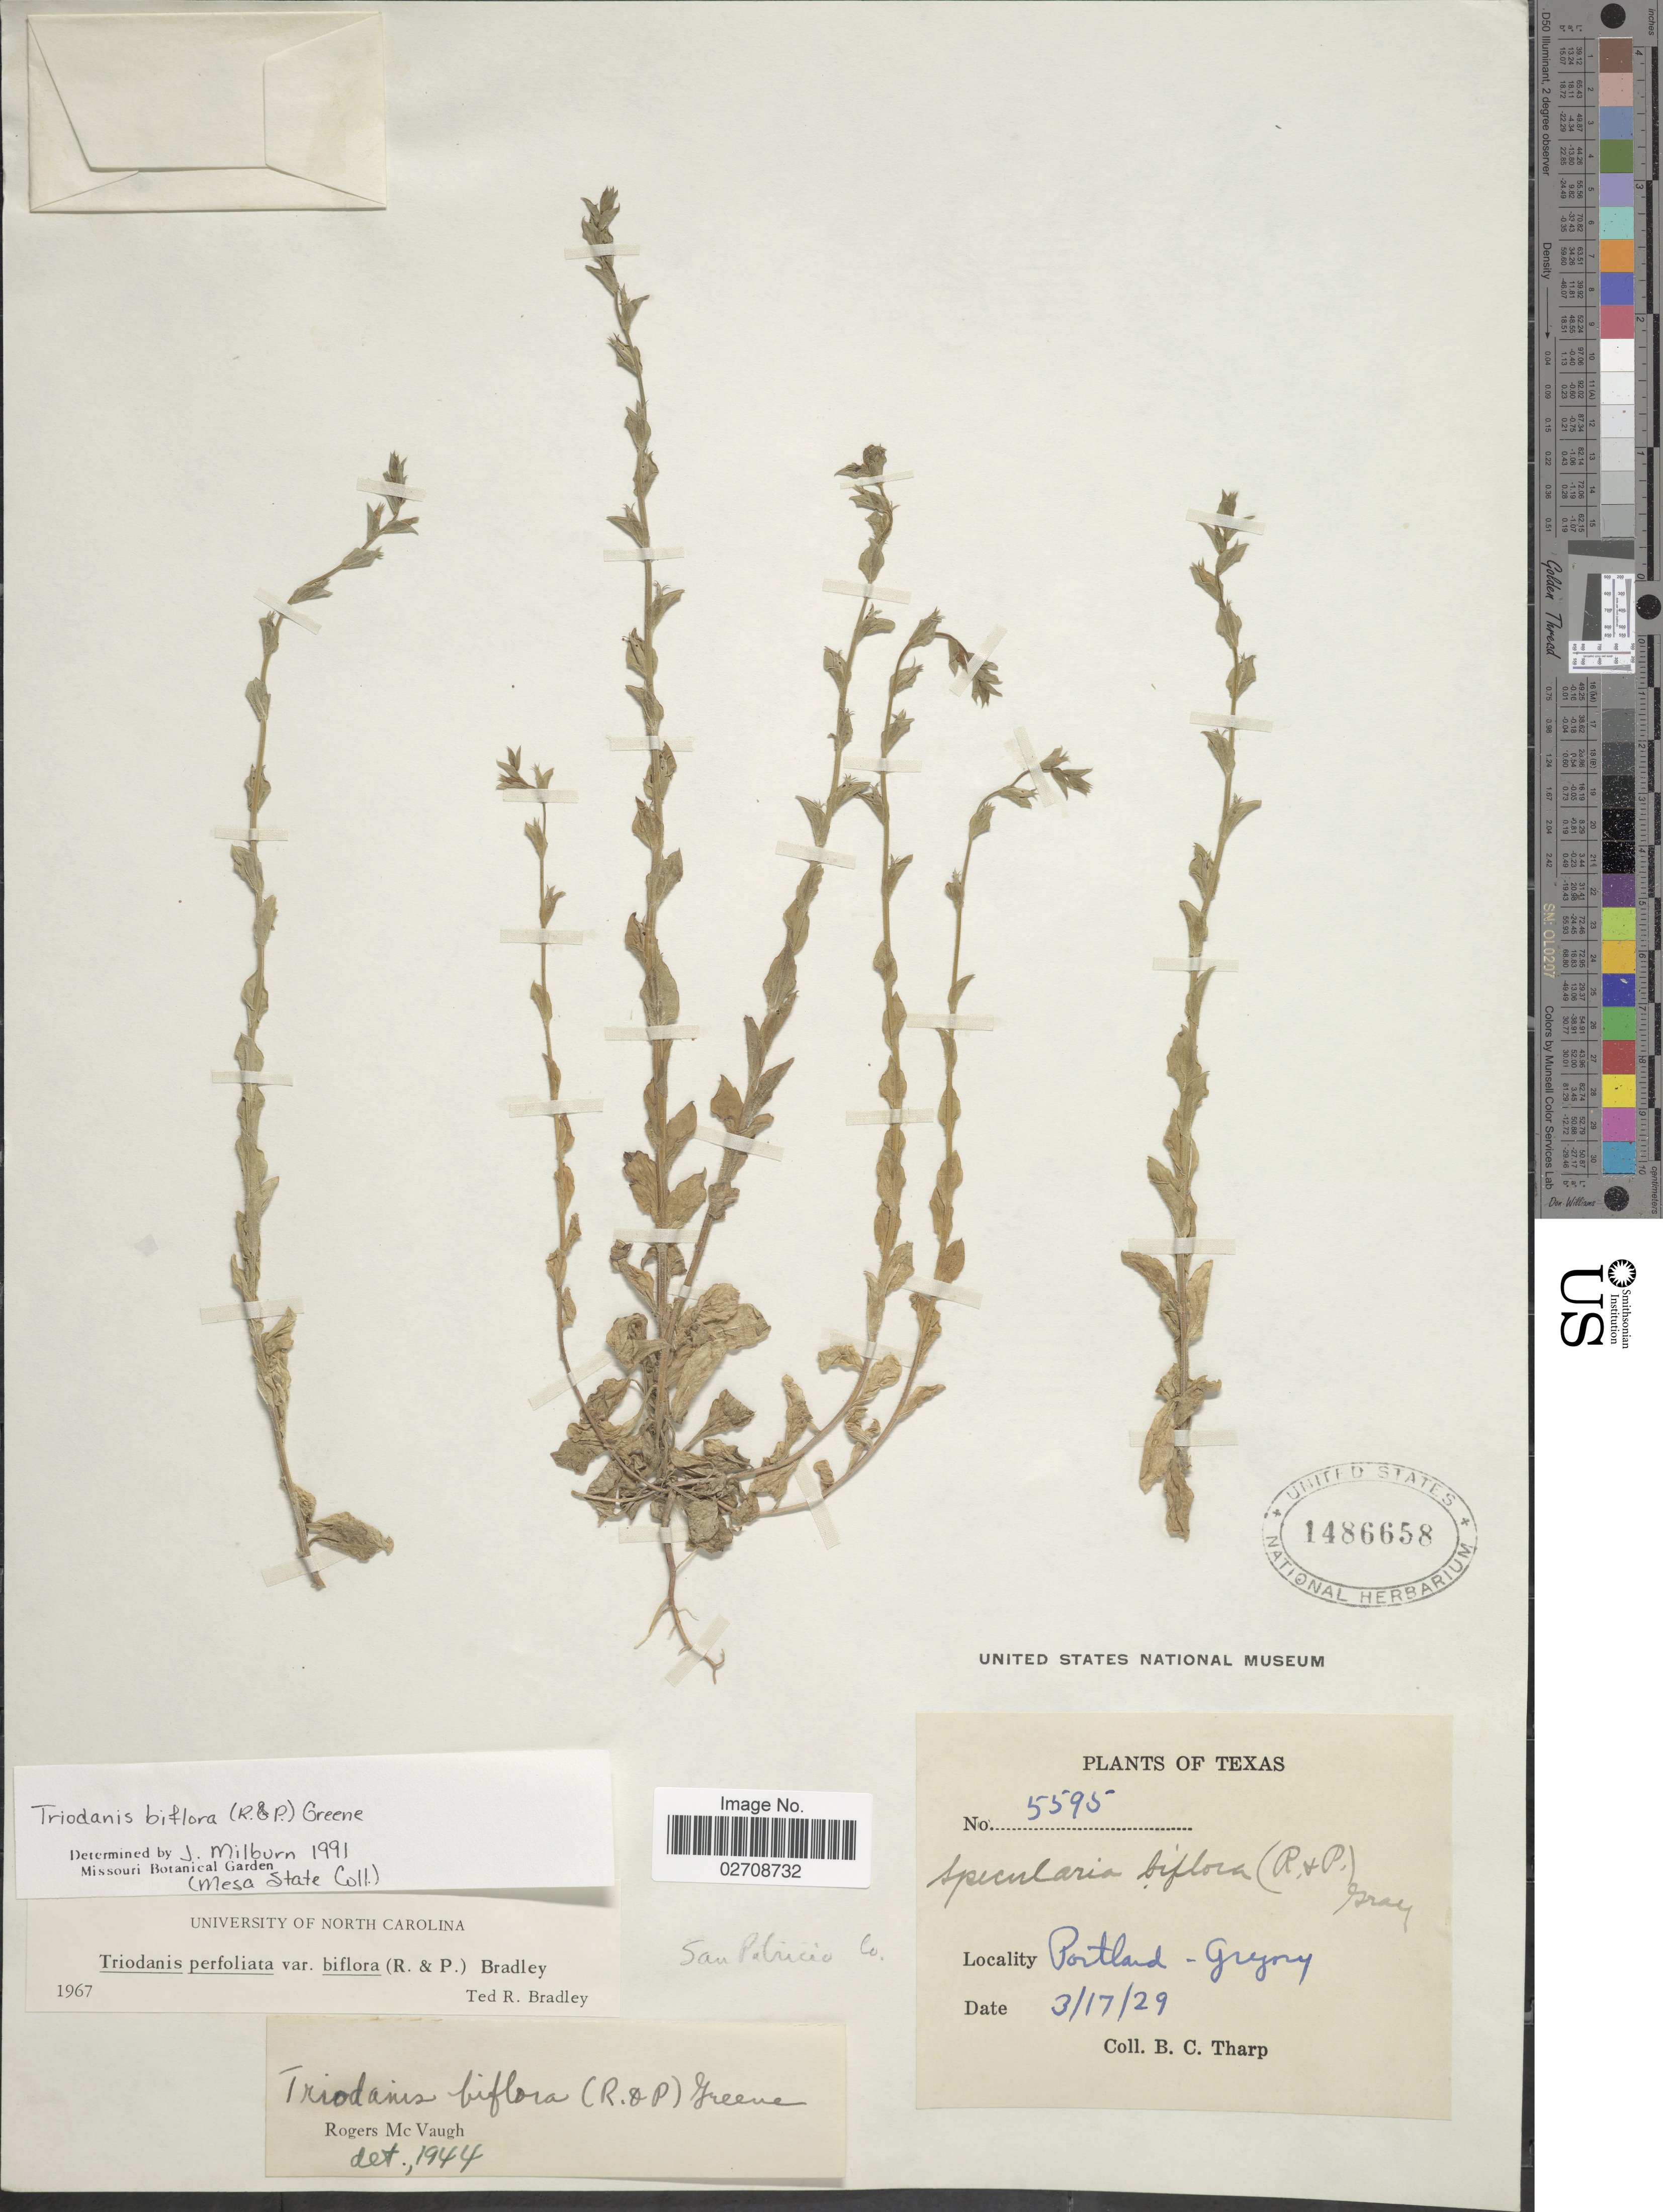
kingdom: Plantae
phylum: Tracheophyta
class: Magnoliopsida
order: Asterales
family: Campanulaceae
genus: Triodanis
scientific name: Triodanis biflora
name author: (Ruiz & Pav.) Greene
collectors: B. C. Tharp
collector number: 5595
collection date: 1929-03-17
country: United States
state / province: Texas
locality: Portland-Gregory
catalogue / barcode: US 1486658